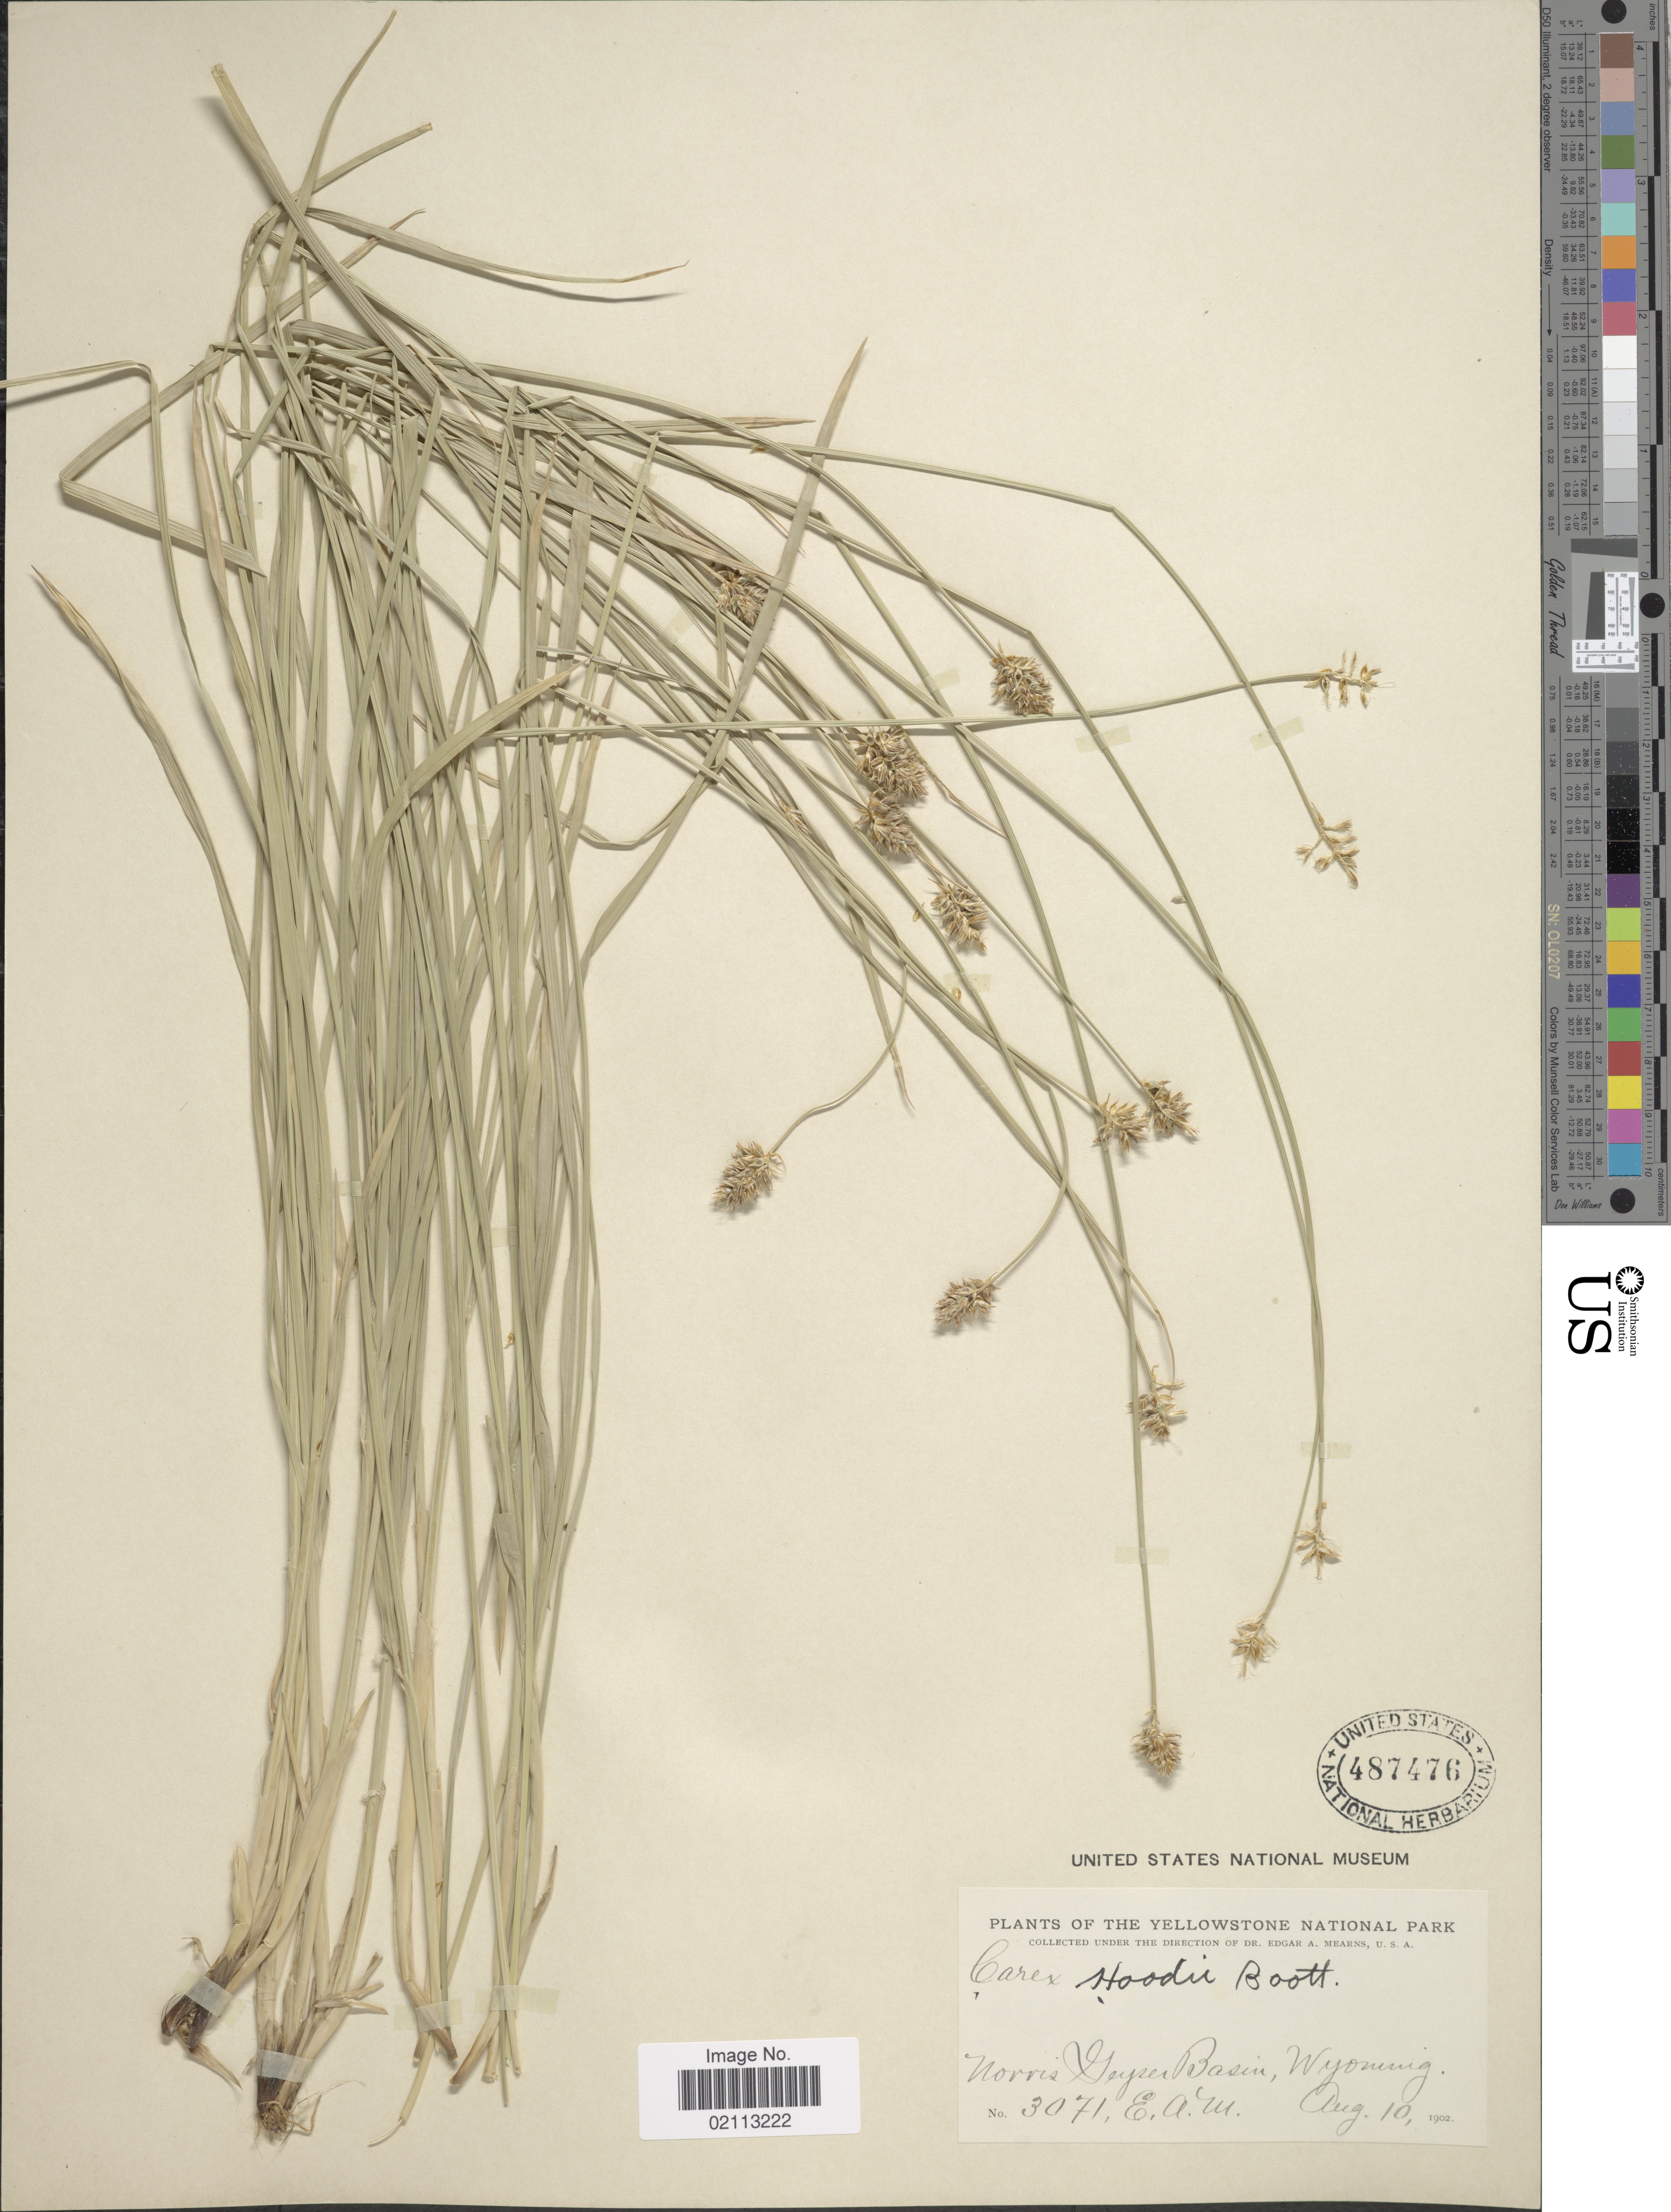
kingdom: Plantae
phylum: Tracheophyta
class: Liliopsida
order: Poales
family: Cyperaceae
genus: Carex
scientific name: Carex hoodii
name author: Boott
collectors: E. A. Mearns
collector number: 3071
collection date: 1902-08-10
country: United States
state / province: Wyoming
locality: Yellowstone National Park, Norris Geyser Basin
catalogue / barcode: US 487476